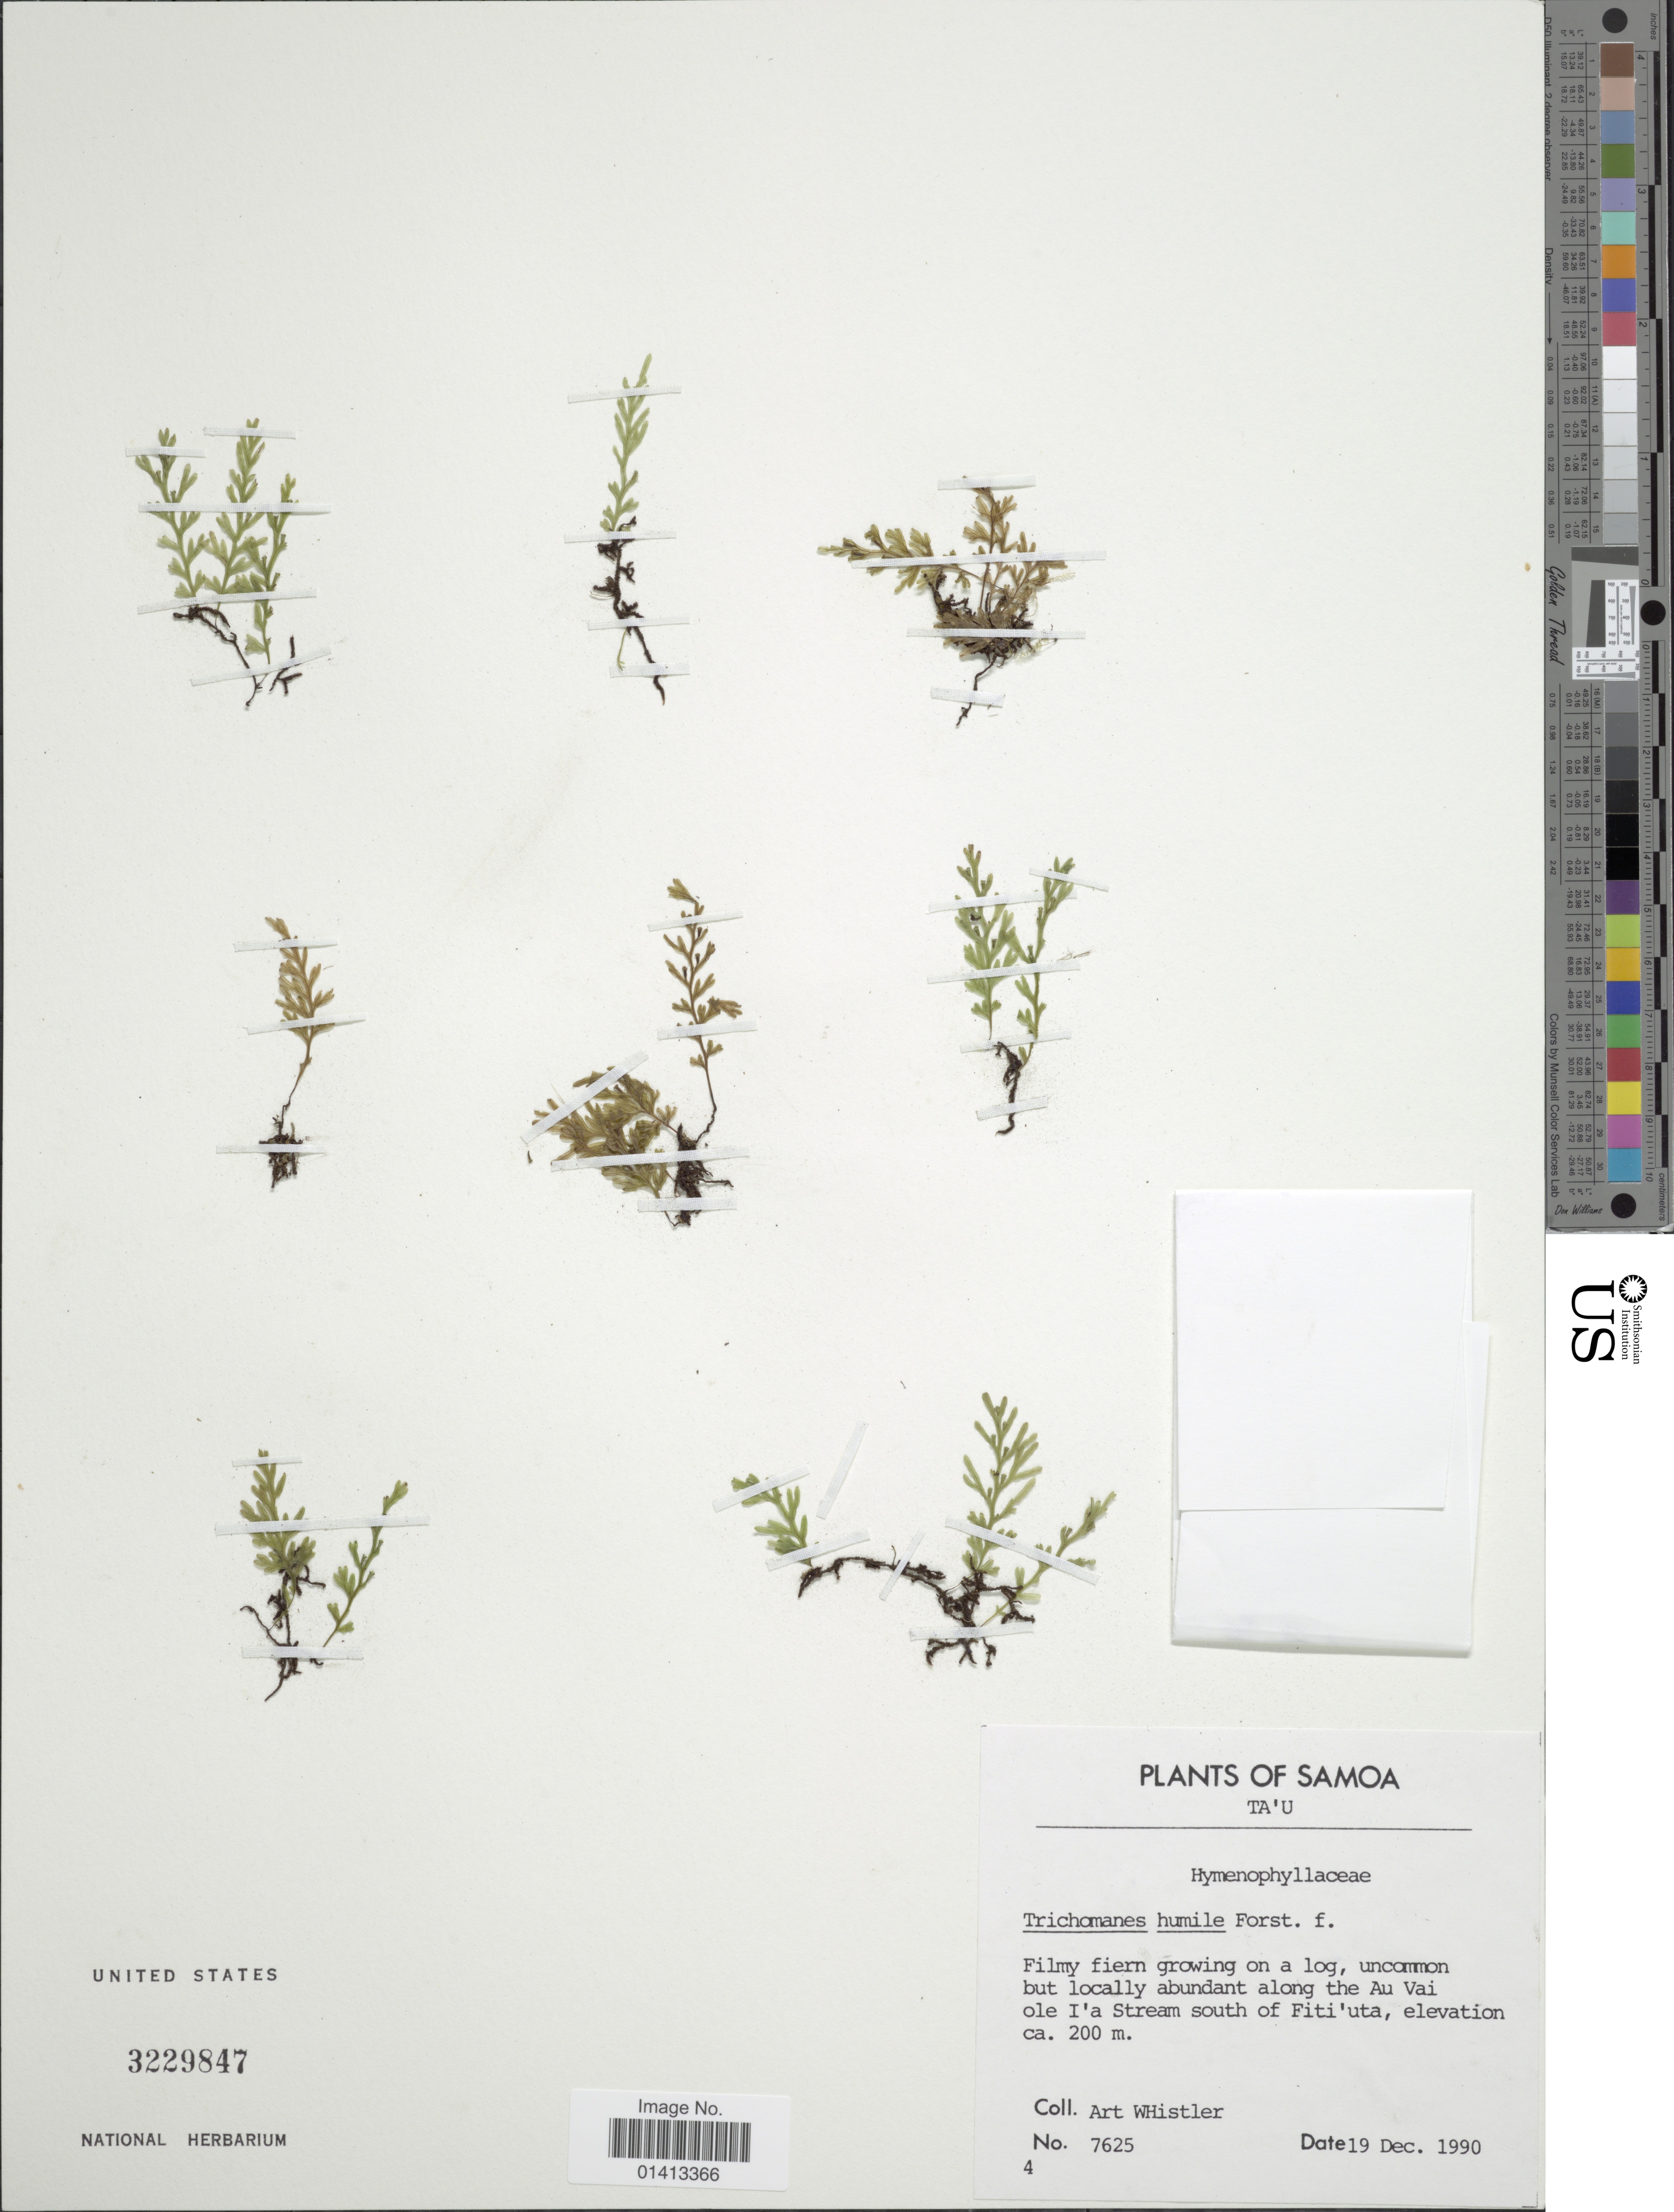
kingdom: Plantae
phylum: Tracheophyta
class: Polypodiopsida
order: Hymenophyllales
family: Hymenophyllaceae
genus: Crepidomanes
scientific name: Crepidomanes humilis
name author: (G. Forst.) Bosch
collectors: A. Whistler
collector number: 7625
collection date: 1990-12-19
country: American Samoa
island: Tau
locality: Samoa, Ta'u, along the Au Vai ole I'a Stream south of Fiti'uta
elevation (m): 200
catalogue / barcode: US 3229847